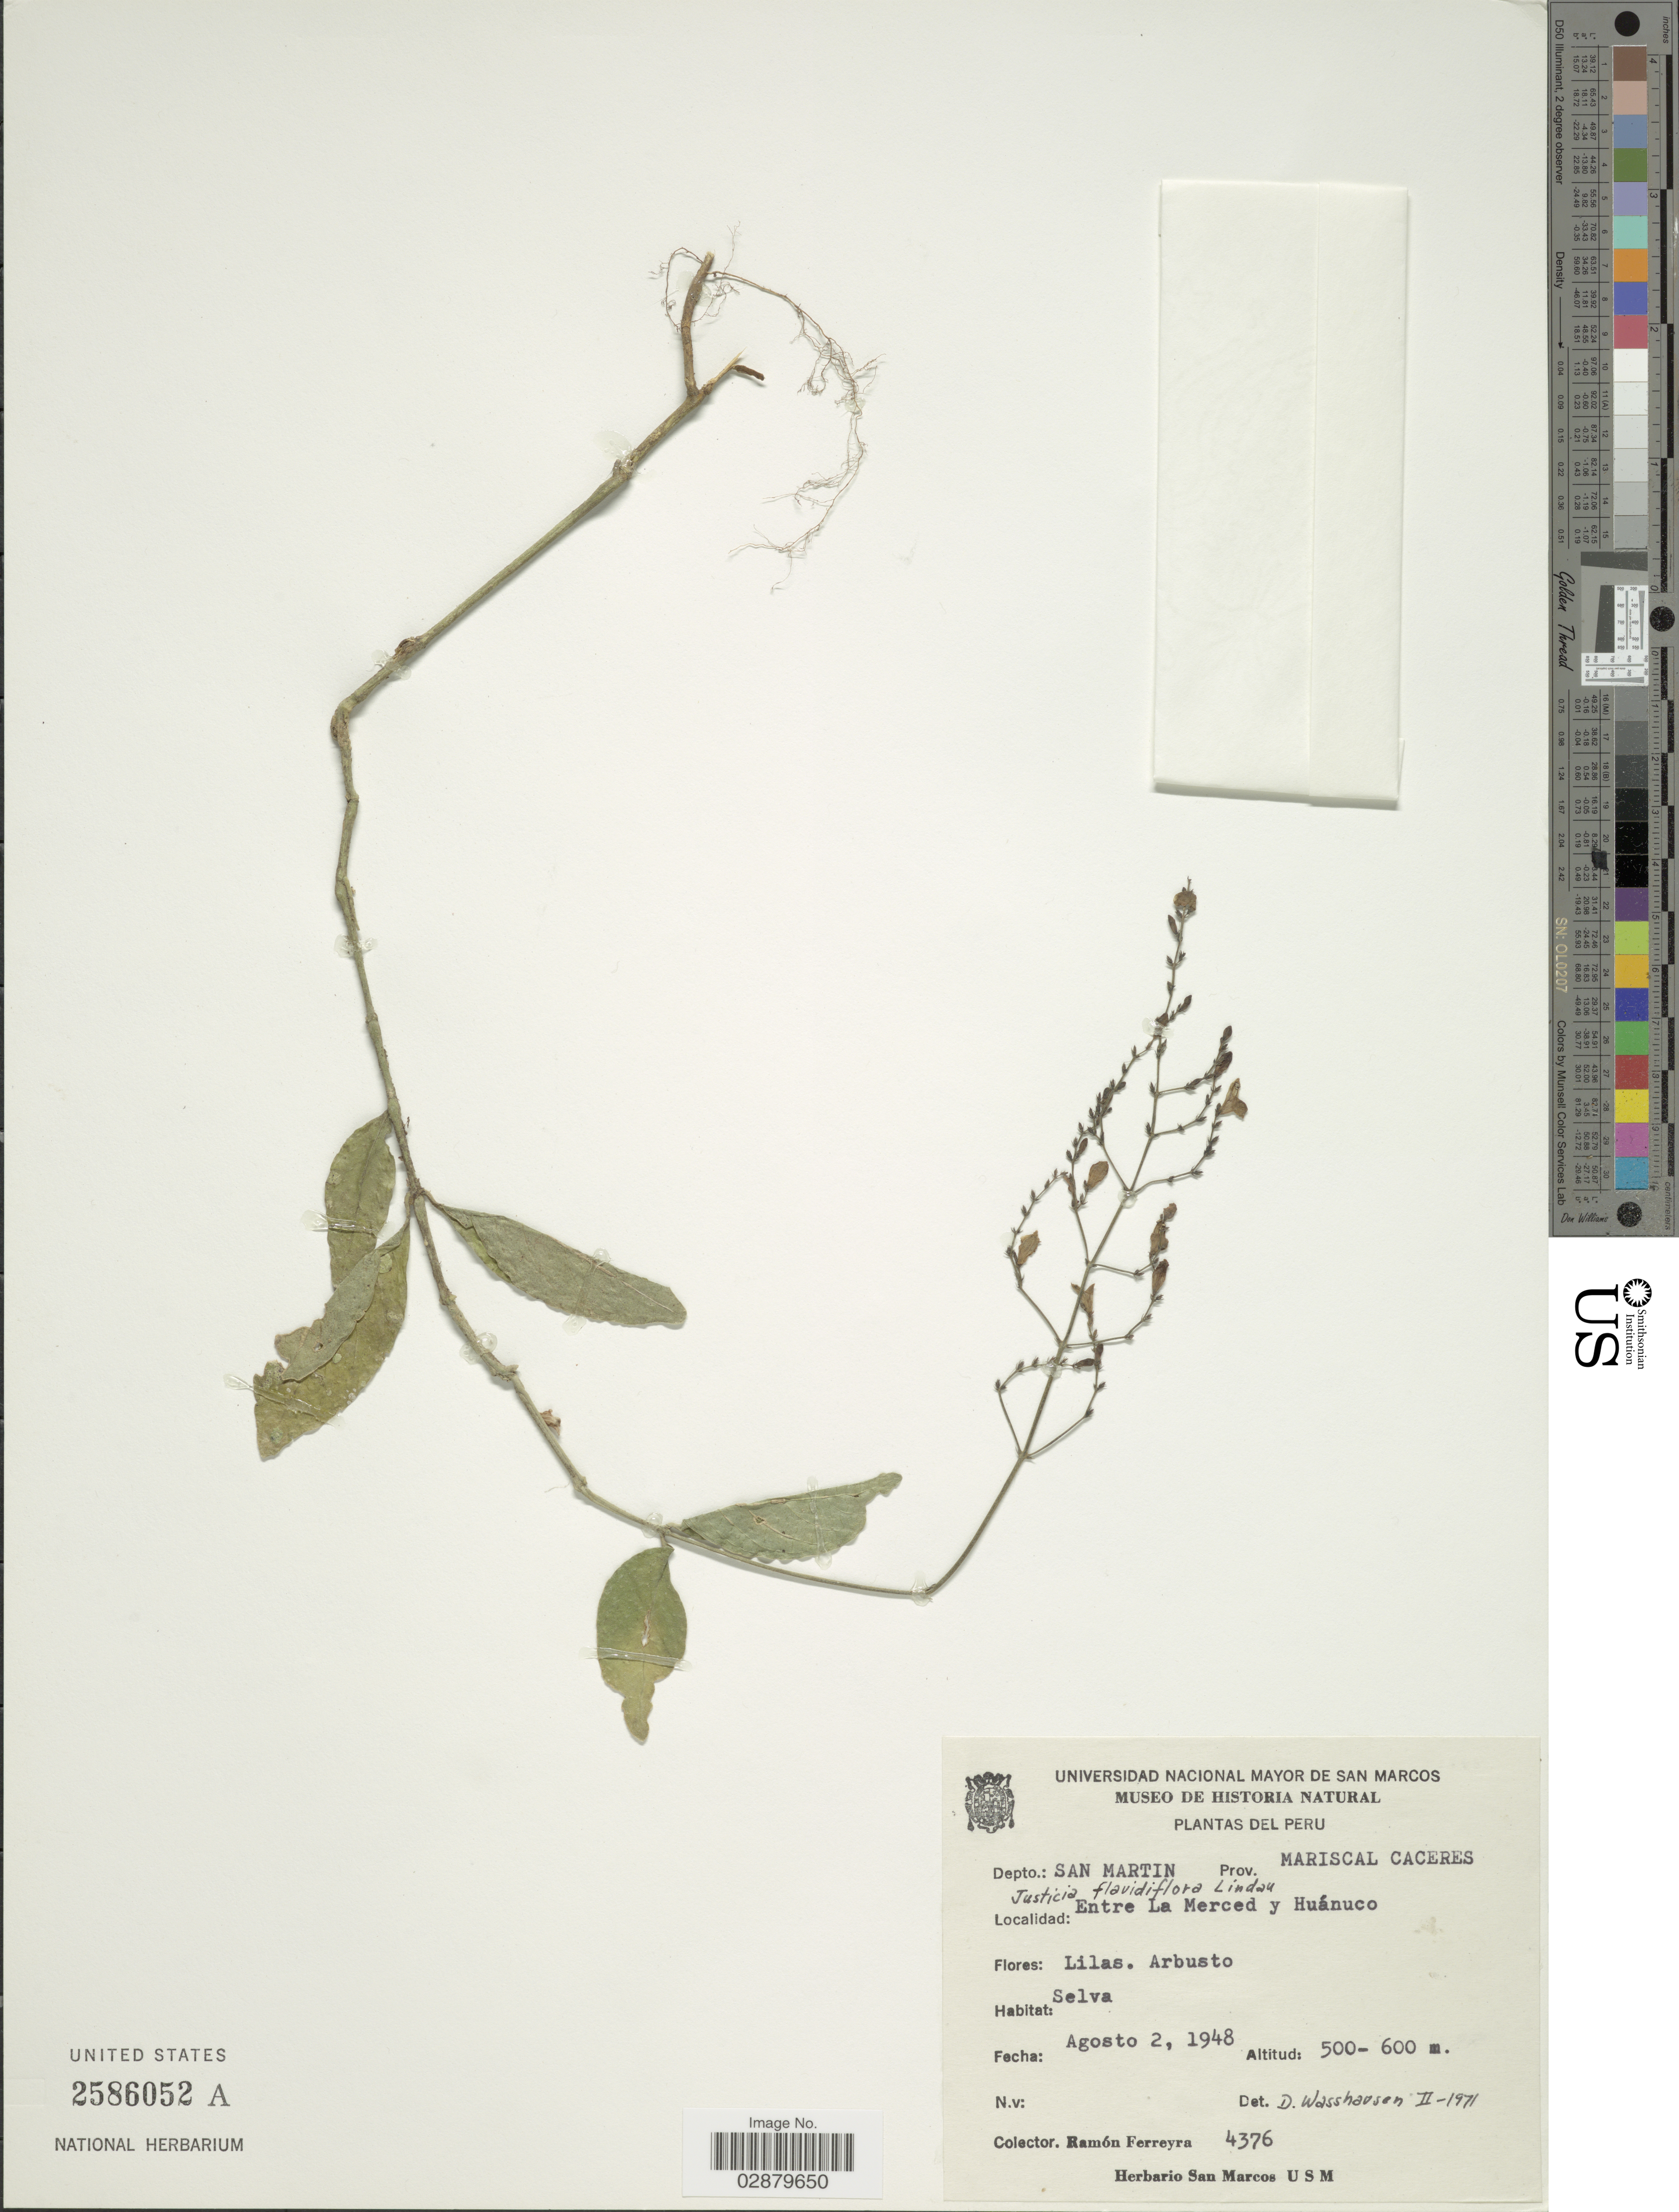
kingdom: Plantae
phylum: Tracheophyta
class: Magnoliopsida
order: Lamiales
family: Acanthaceae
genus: Justicia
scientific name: Justicia lineolata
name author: Ruiz & Pav.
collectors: R. A. Ferreyra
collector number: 4376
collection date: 1948-08-02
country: Peru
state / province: San Martín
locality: Depto.: San Martin. Prov. Mariscal Caceres. Entre La Merced y Huánuco.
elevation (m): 500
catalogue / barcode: US 2586052A